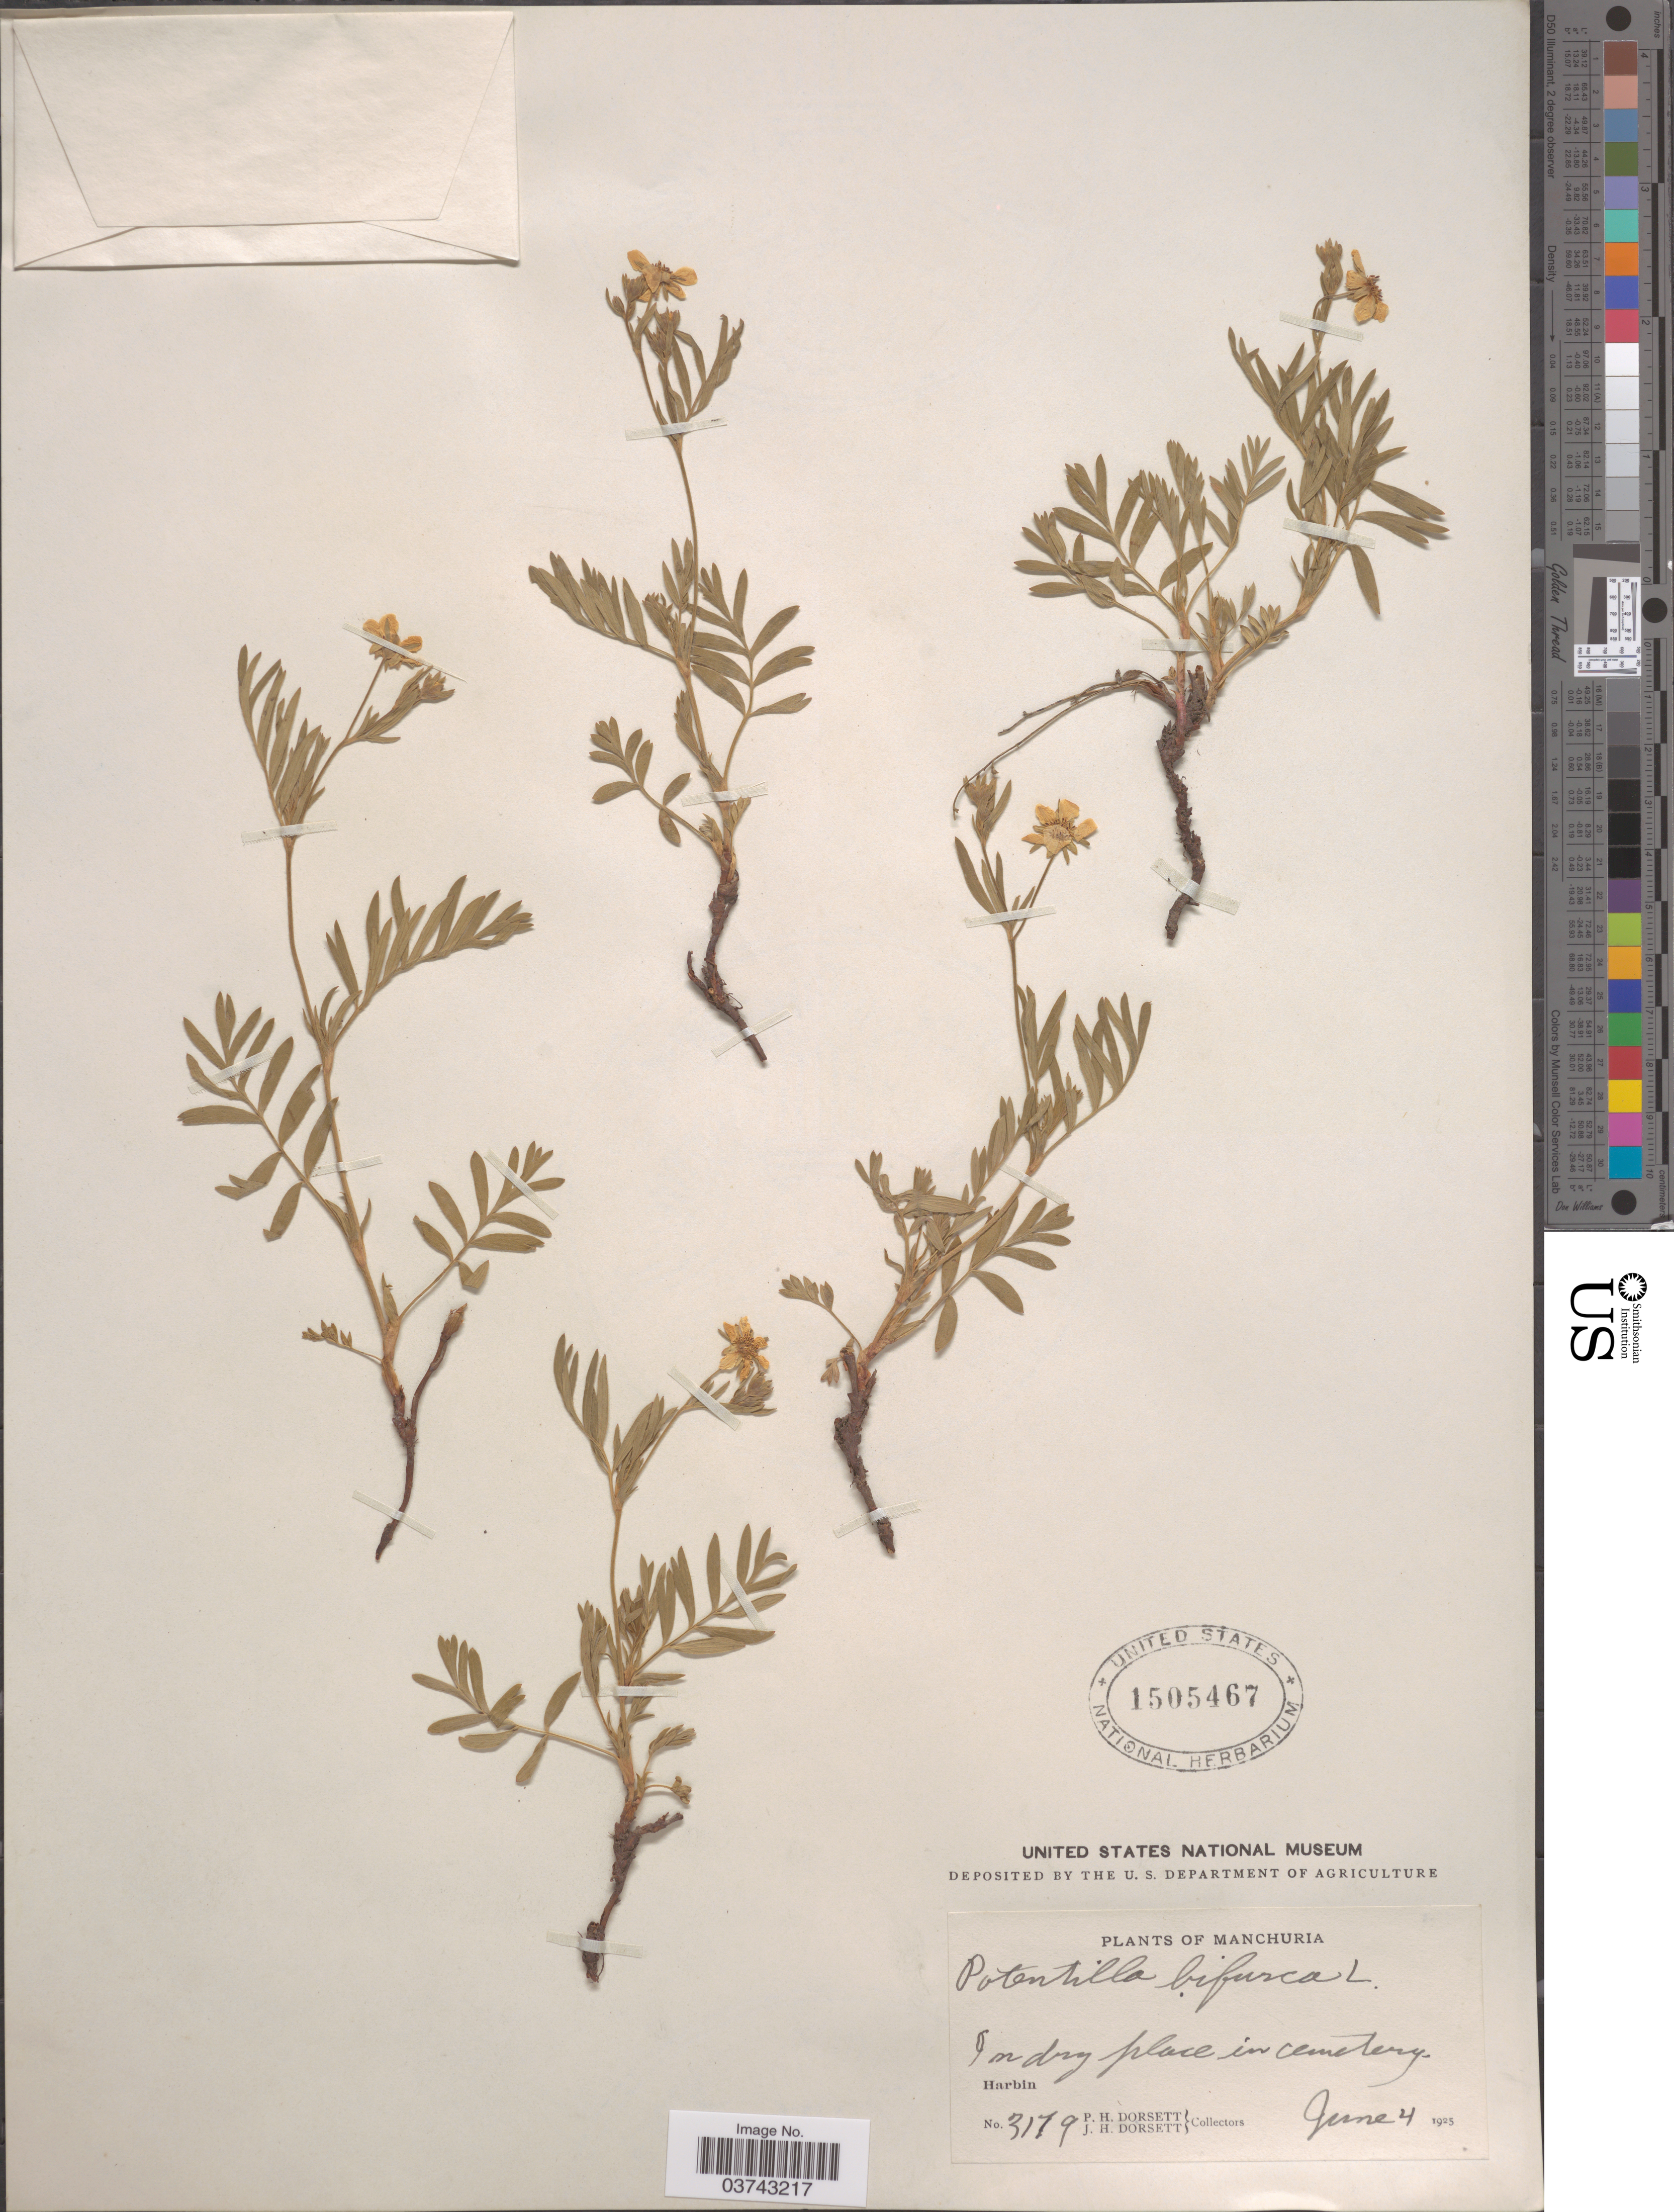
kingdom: Plantae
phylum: Tracheophyta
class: Magnoliopsida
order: Rosales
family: Rosaceae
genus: Sibbaldianthe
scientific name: Sibbaldianthe bifurca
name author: (L.) Kurtto & T. Erikss.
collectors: P. H. Dorsett & J. Dorsett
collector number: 3179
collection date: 1925-06-04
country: China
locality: Manchuria. In dry place in cemetery. Harbin.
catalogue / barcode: US 1505467